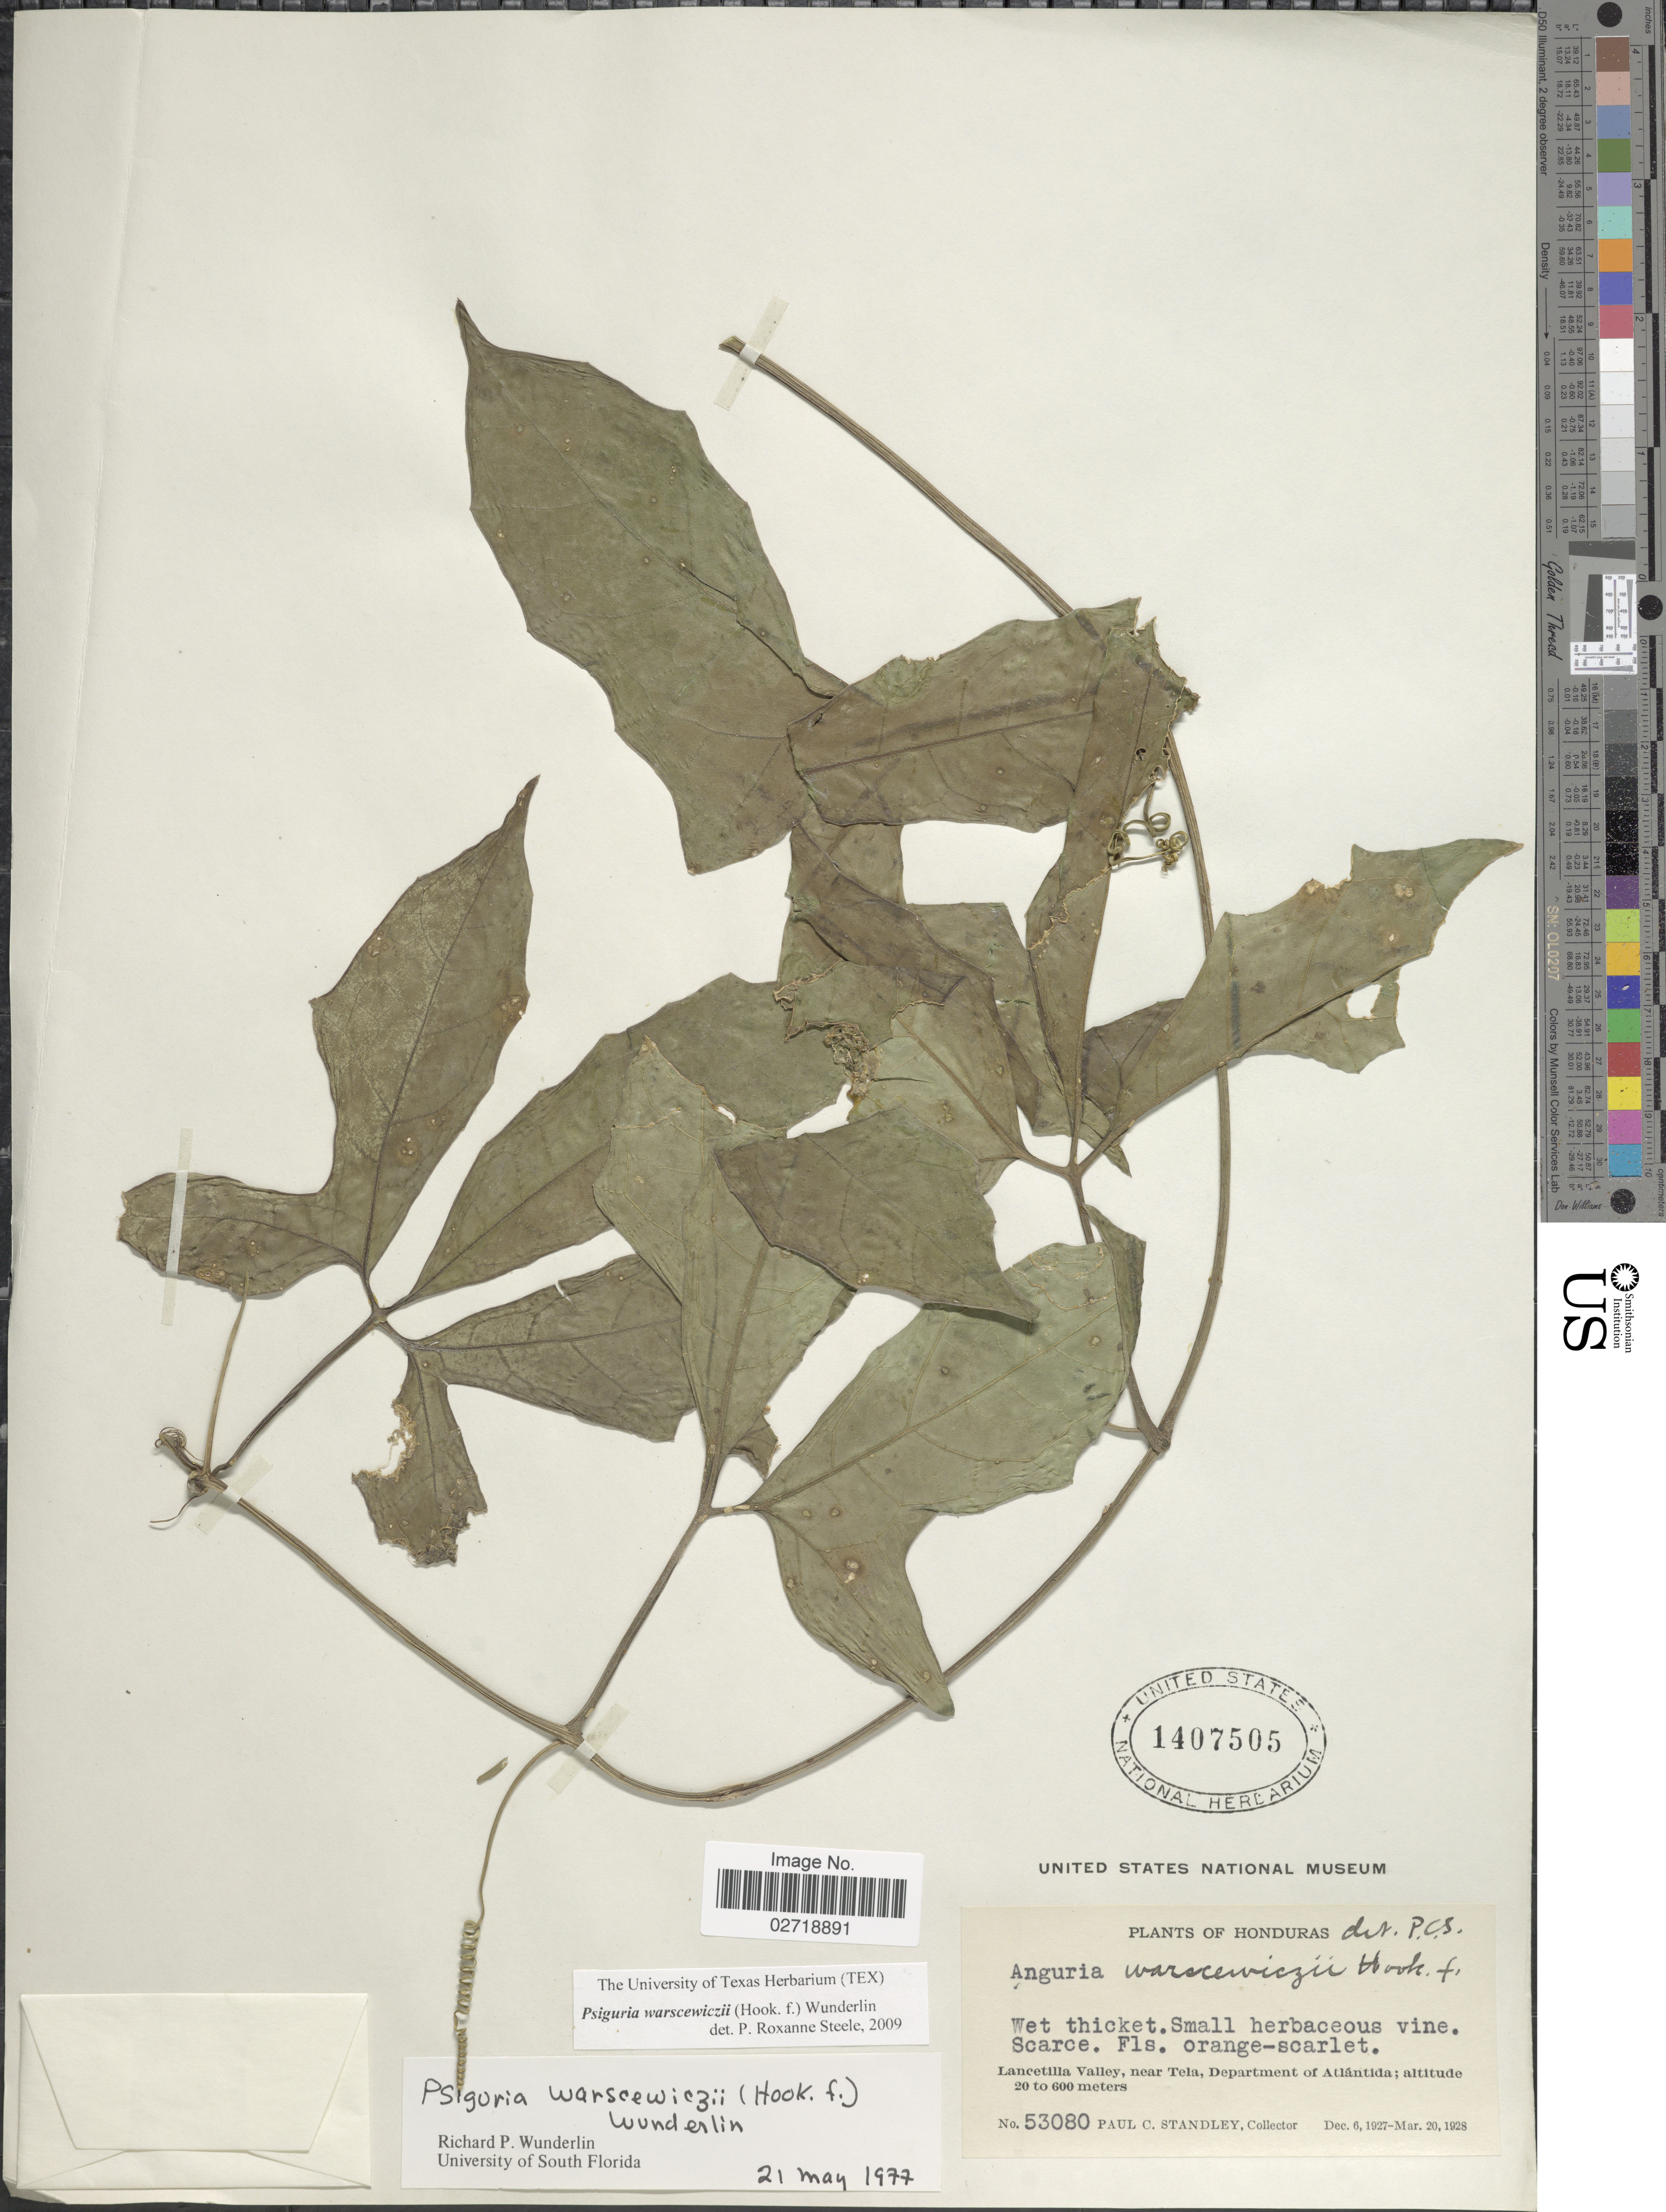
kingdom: Plantae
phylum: Tracheophyta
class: Magnoliopsida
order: Cucurbitales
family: Cucurbitaceae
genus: Psiguria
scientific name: Psiguria warscewiczii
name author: (Hook. f.) Wunderlin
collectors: P. C. Standley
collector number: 53080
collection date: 1927-12-06/1928-03-20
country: Honduras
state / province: Atlántida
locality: Lancetilla Valley, near Tela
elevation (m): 20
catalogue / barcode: US 1407505